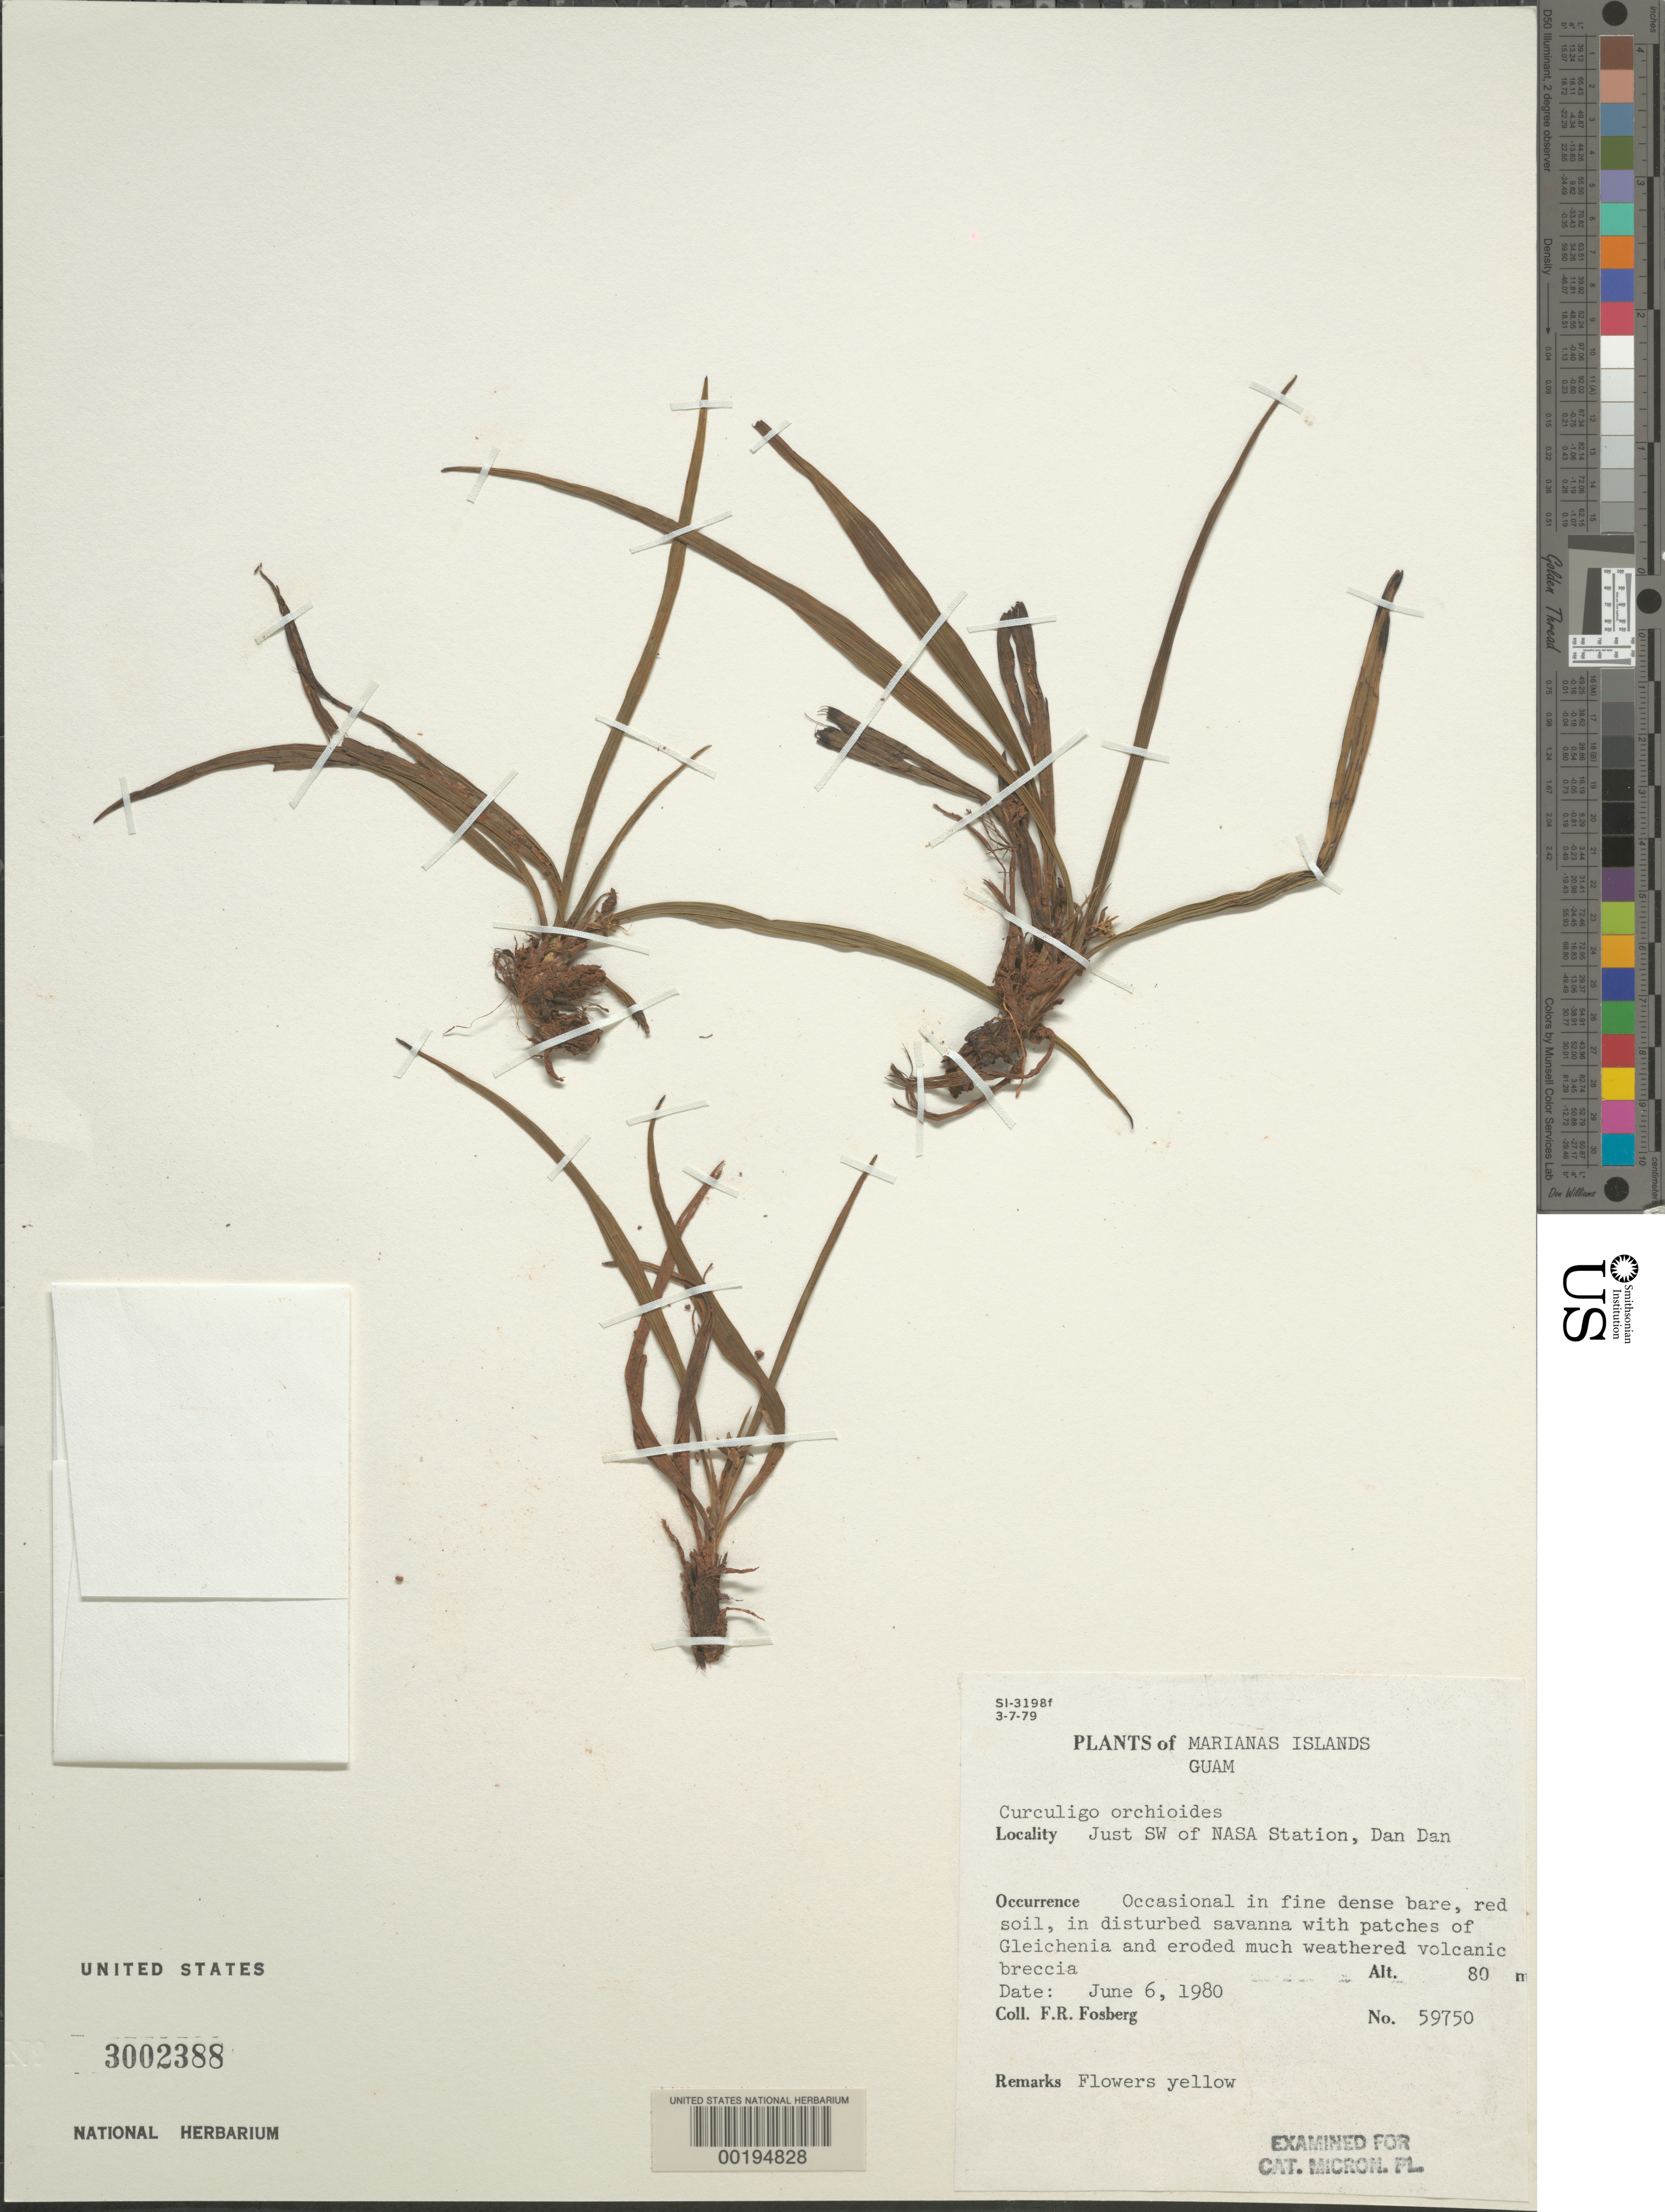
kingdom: Plantae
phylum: Tracheophyta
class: Liliopsida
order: Asparagales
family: Hypoxidaceae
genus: Curculigo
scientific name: Curculigo orchioides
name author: Gaertn.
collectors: F. R. Fosberg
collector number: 59750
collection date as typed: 06 Jun 1980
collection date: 1980-06-06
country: Guam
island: Guam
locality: Just sw of nasa station, dan dan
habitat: Fine dense bare, red soil, in disturbed savanna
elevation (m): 80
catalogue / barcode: US 3002388